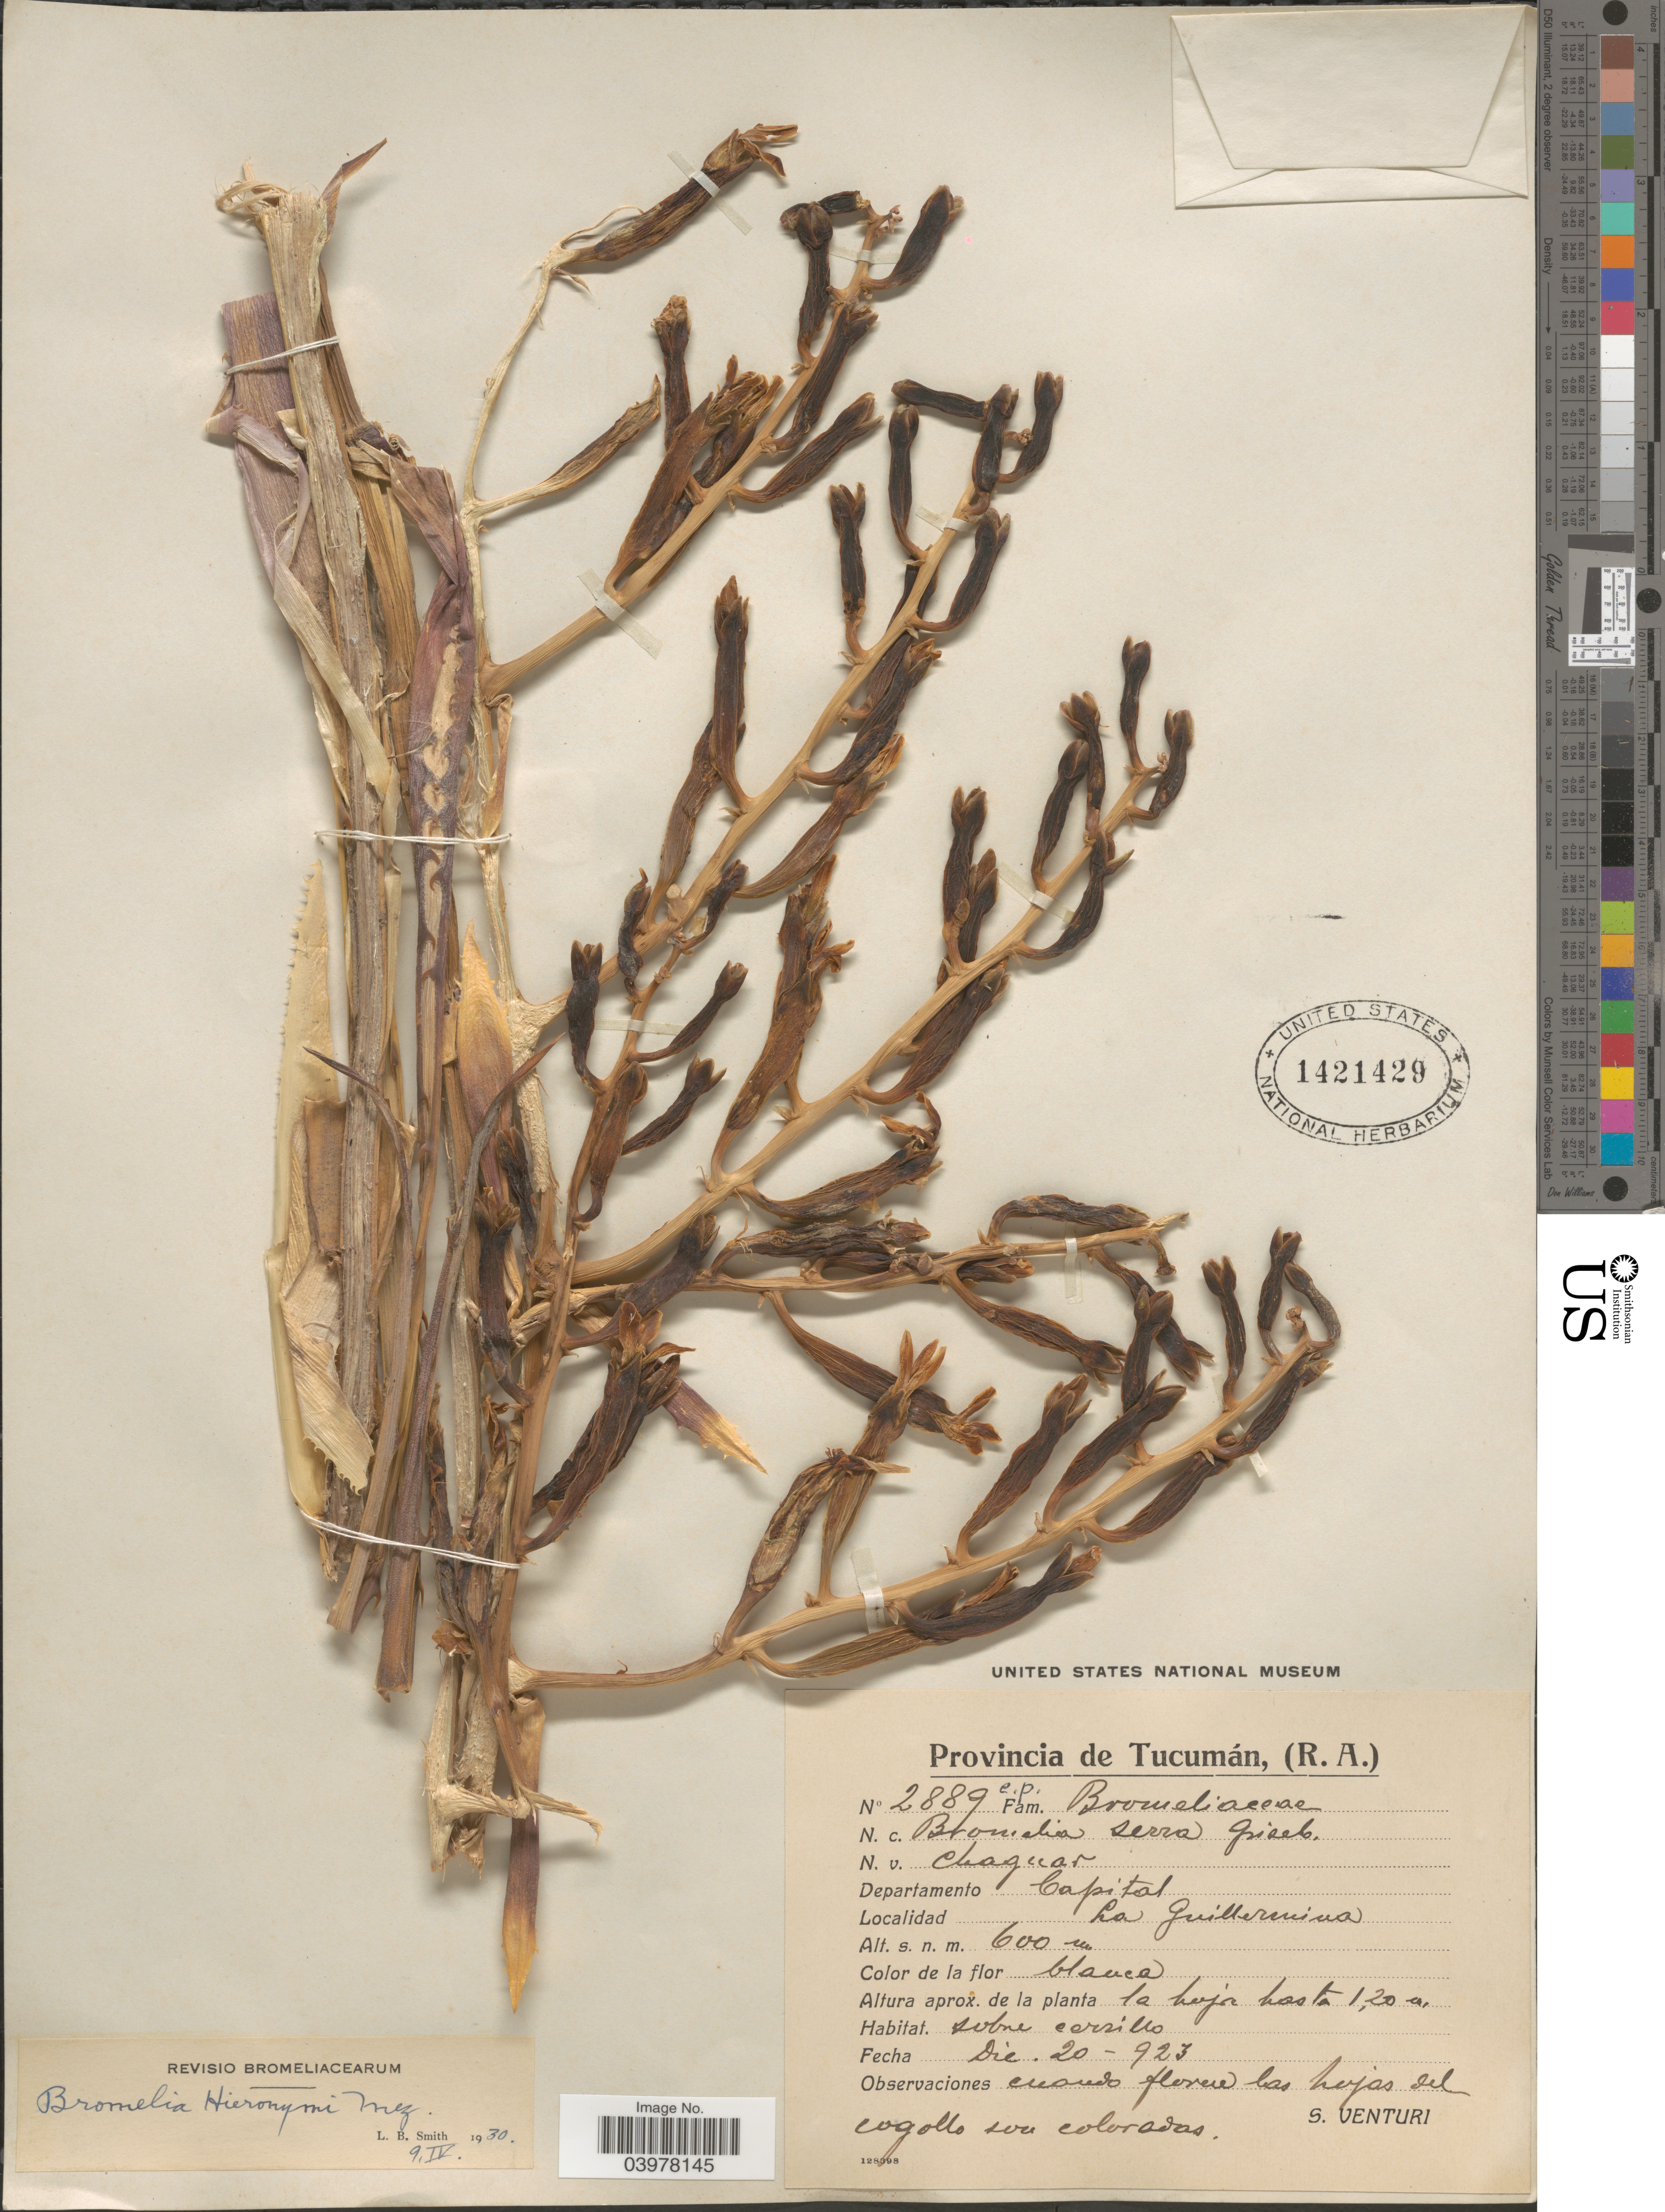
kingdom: Plantae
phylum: Tracheophyta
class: Liliopsida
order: Poales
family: Bromeliaceae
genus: Bromelia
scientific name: Bromelia hieronymi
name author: Mez in Mart.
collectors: S. Venturi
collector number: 2889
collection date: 1923-12-20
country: Argentina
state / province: Tucuman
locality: Departamento Capital, La Guillermina.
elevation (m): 600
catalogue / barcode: US 1421429